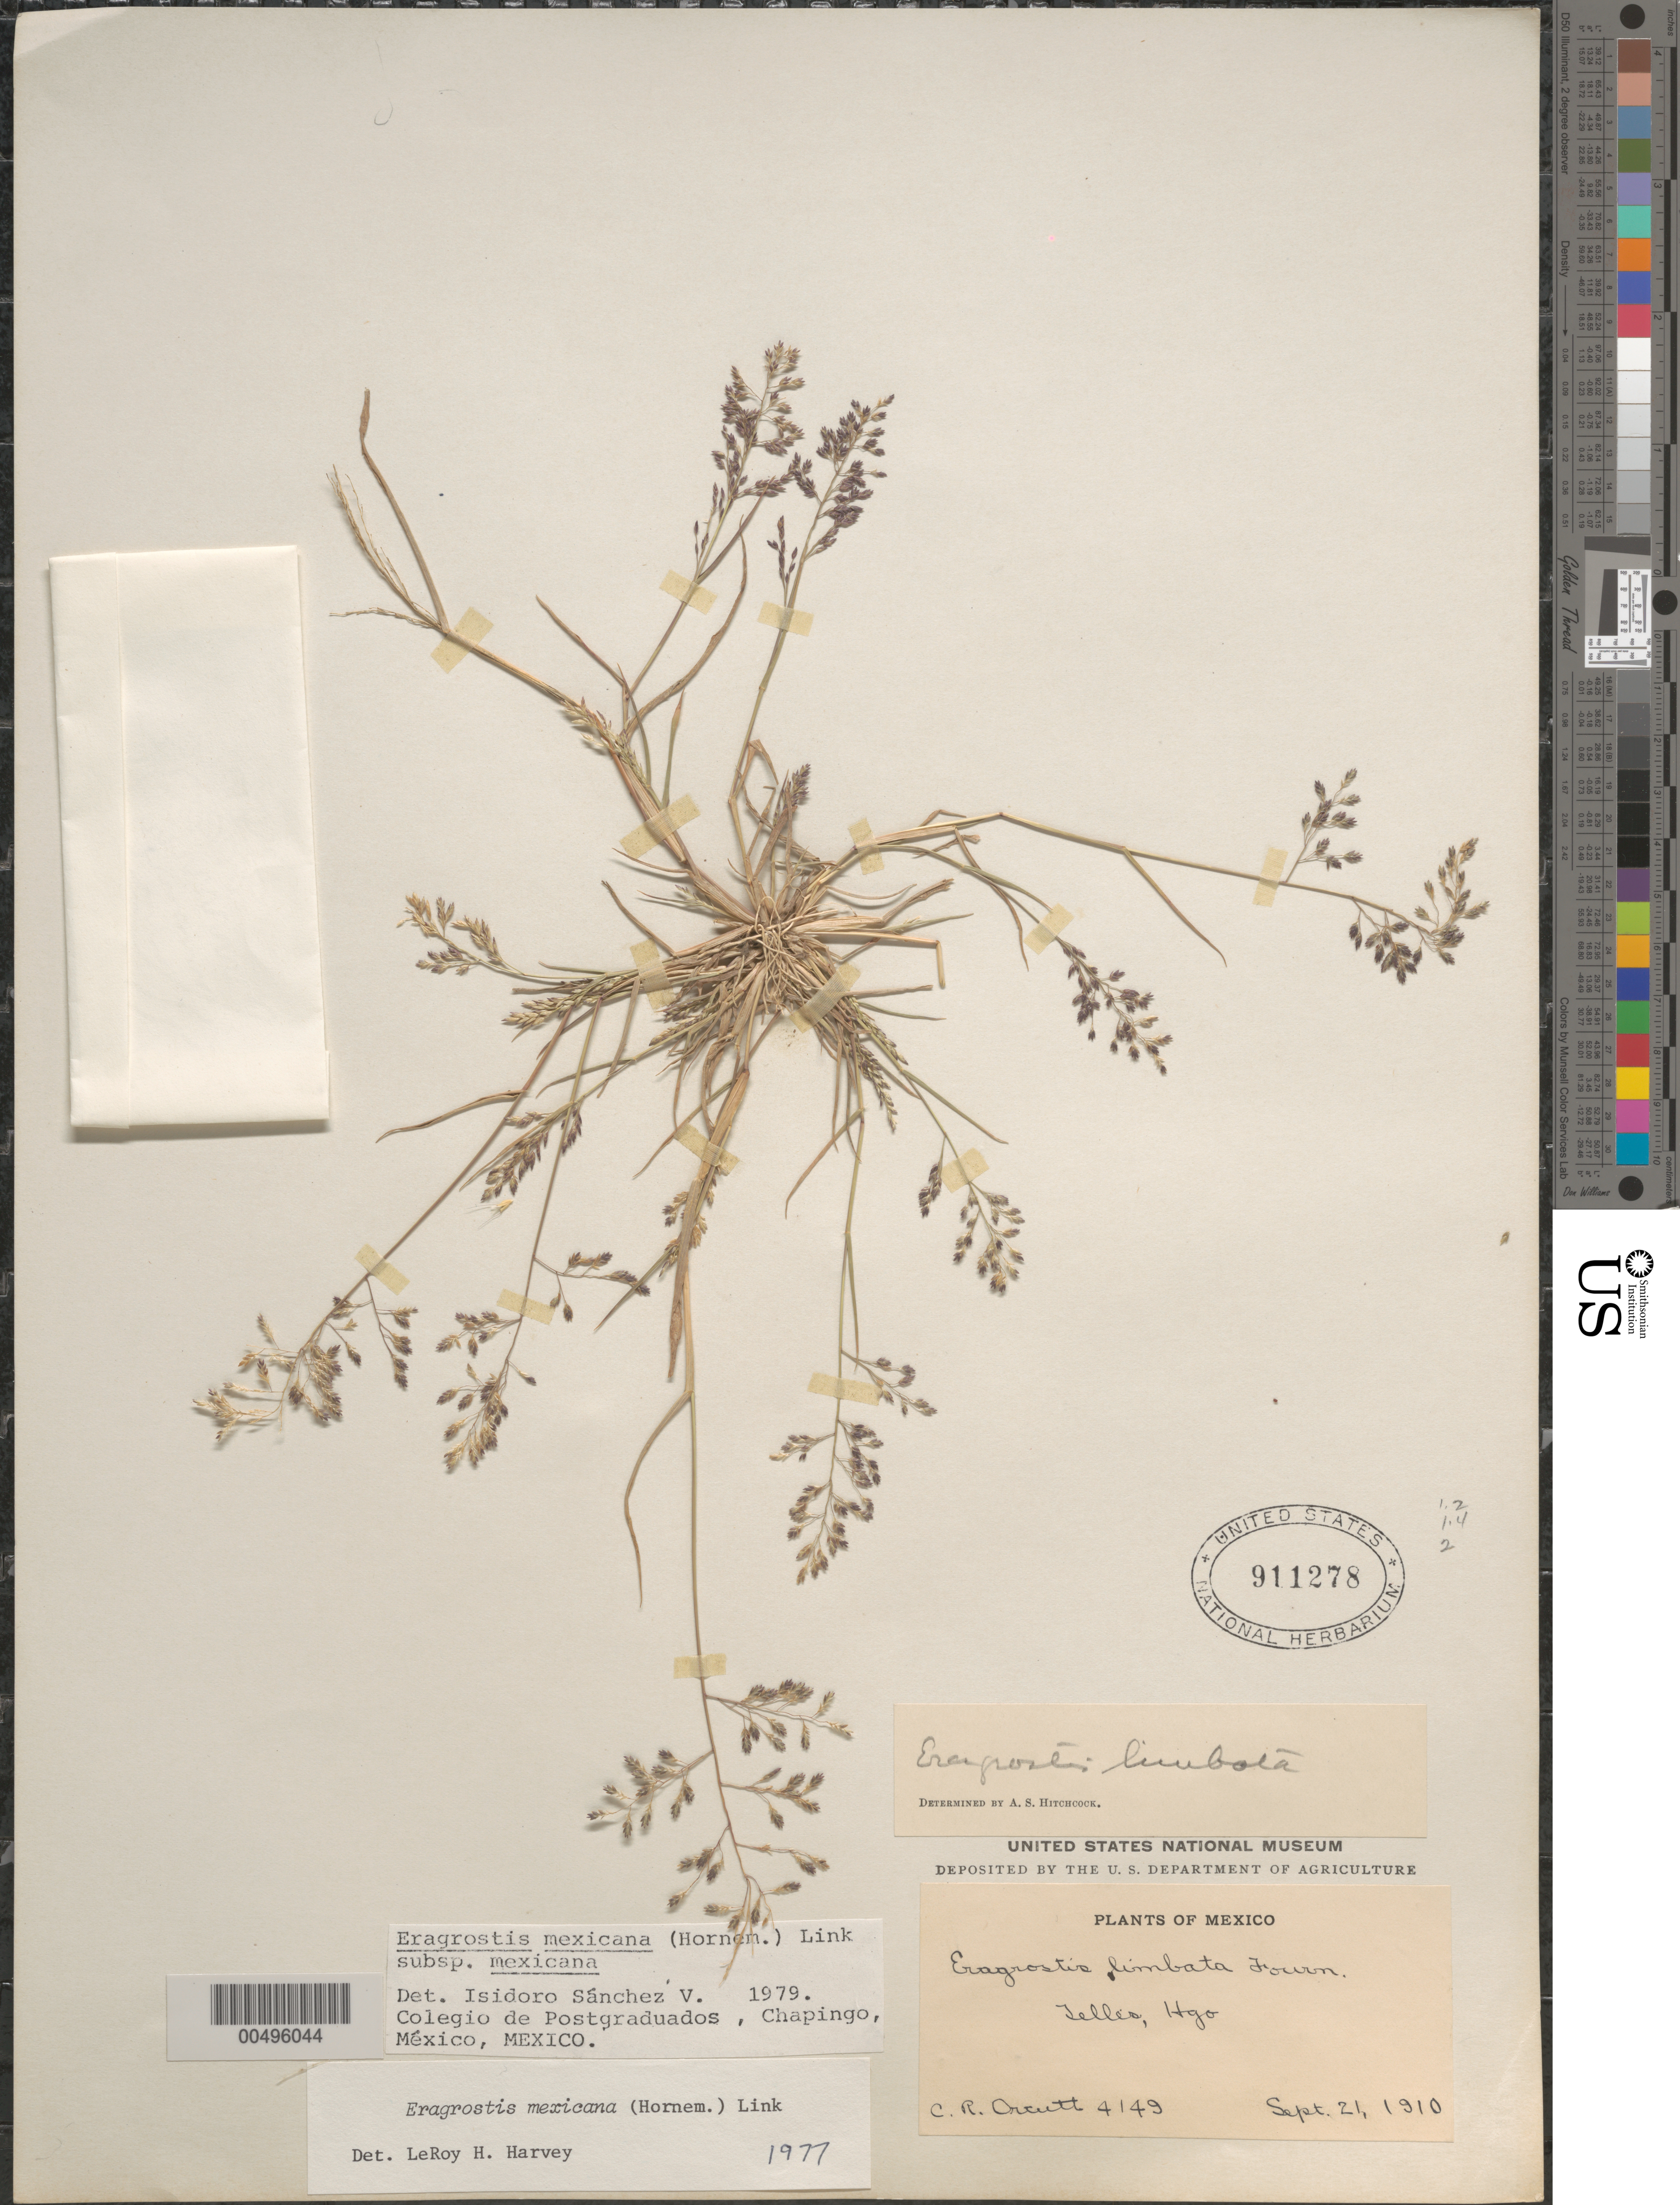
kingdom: Plantae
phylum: Tracheophyta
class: Liliopsida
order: Poales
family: Poaceae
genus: Eragrostis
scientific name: Eragrostis mexicana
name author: (Hornem.) Link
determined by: Sánchez Vega, I. M.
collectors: C. R. Orcutt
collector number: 4149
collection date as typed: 21 Sep 1910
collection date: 1910-09-21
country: Mexico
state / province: Hidalgo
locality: Telles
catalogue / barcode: US 911278